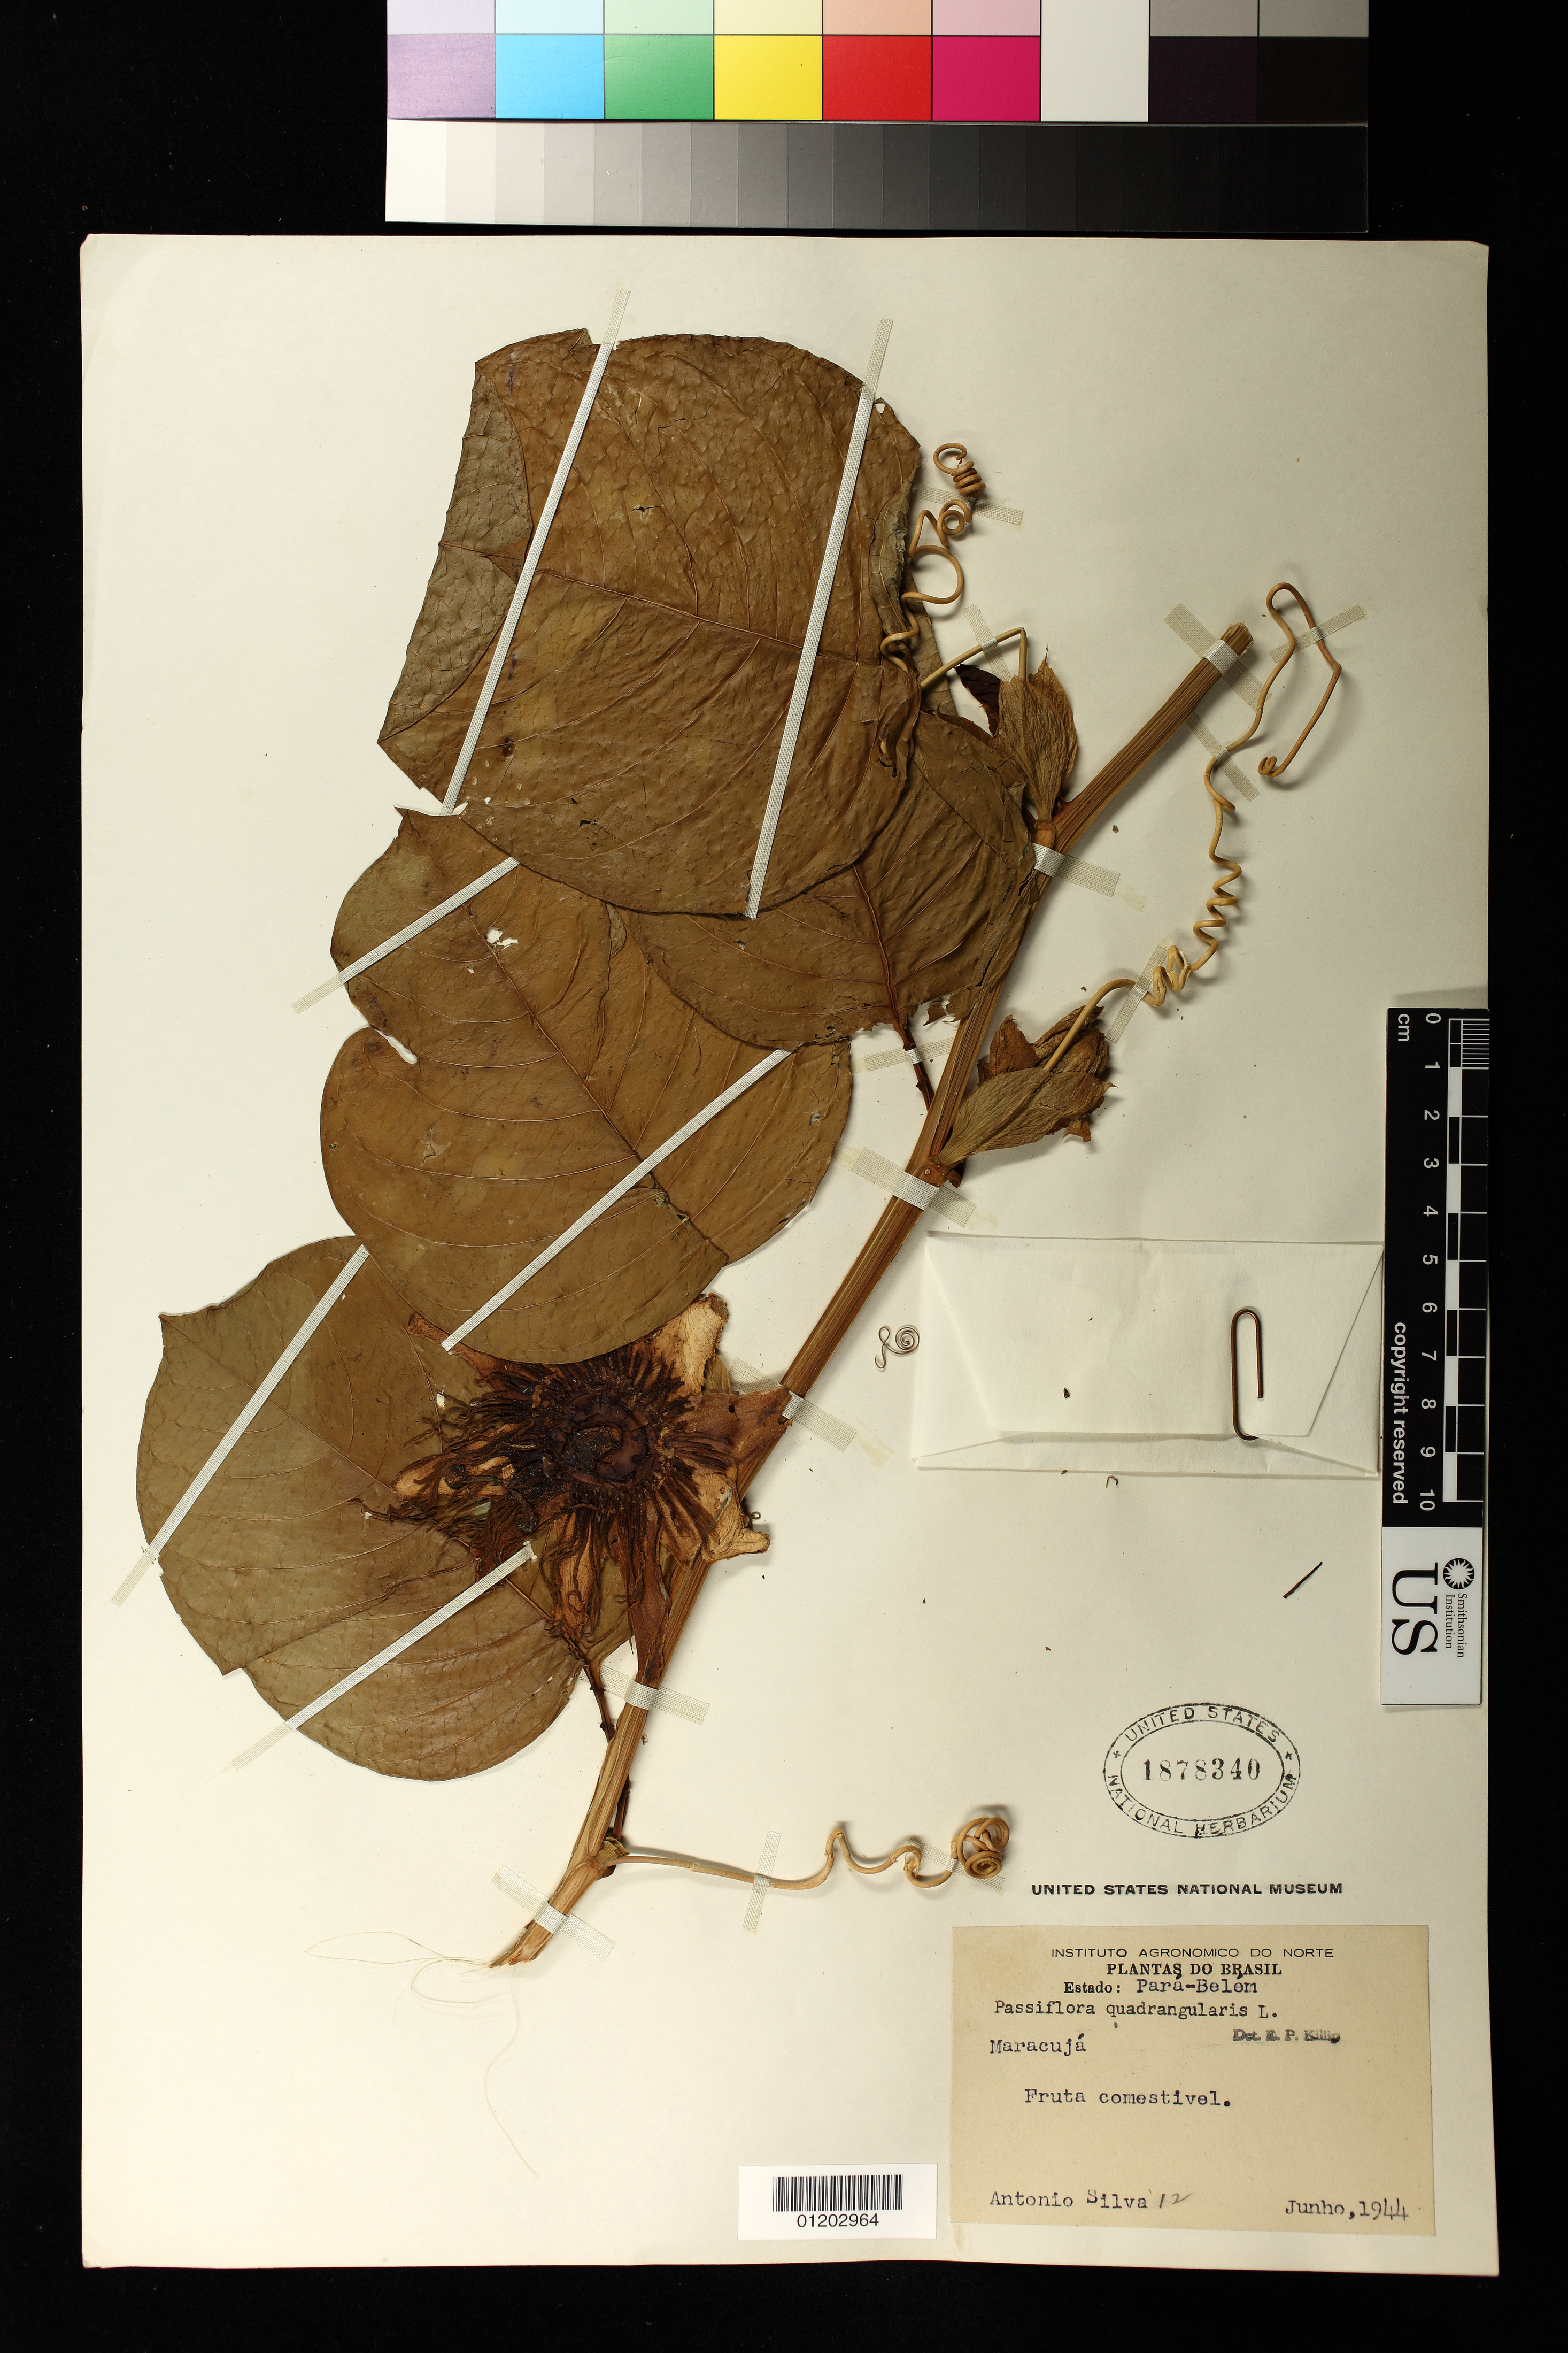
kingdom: Plantae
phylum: Tracheophyta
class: Magnoliopsida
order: Malpighiales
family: Passifloraceae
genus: Passiflora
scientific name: Passiflora quadrangularis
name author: L.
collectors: A. Silva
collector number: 12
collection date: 1944-06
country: Brazil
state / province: Pará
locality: Belem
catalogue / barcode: US 1878340